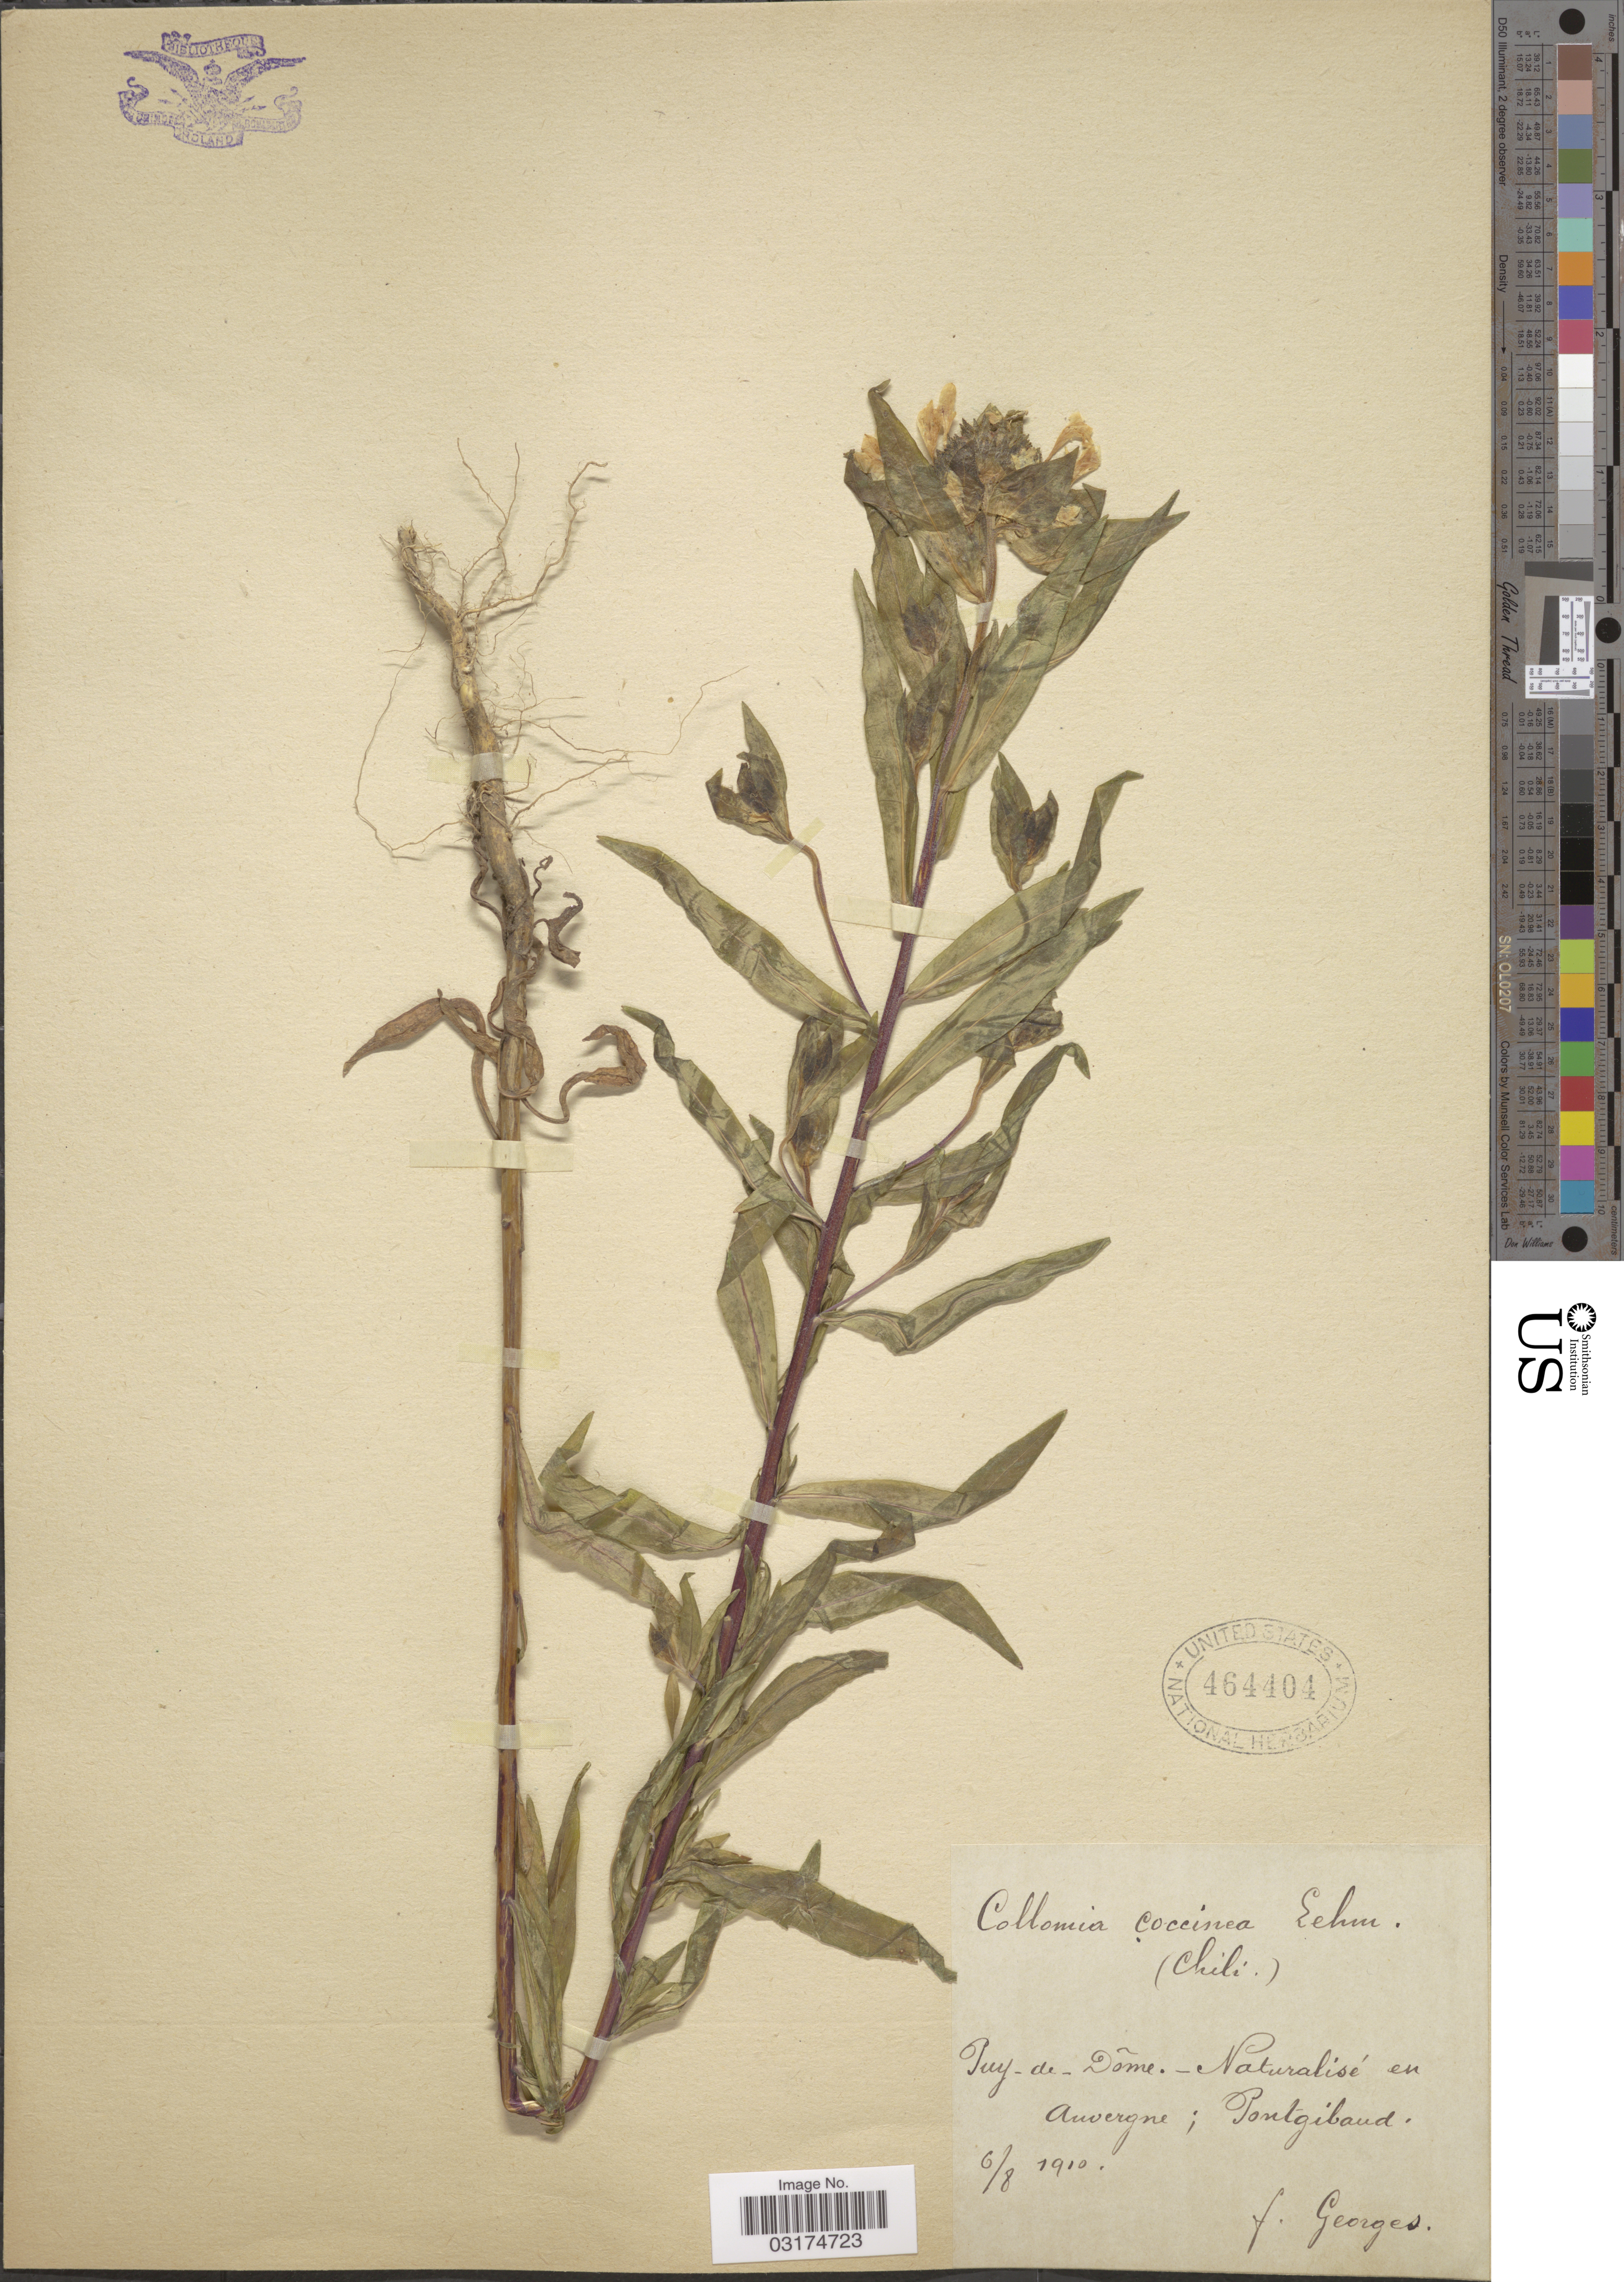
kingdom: Plantae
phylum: Tracheophyta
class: Magnoliopsida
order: Ericales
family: Polemoniaceae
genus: Collomia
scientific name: Collomia biflora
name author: (Ruiz & Pav.) Brand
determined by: Strong, Mark T., (BOT), Smithsonian Institution - National Museum of Natural History (UNITED STATES)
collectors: F. Georges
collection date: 1910-08-06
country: France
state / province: Auvergne-Rhône-Alpes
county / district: Puy-de-Dôme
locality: Puy-de-Dõme. - Naturalisé en Auvergne; Pontgibaud.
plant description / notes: Cultivated in Herb. Basel, Switzerland, 1837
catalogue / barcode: US 464404